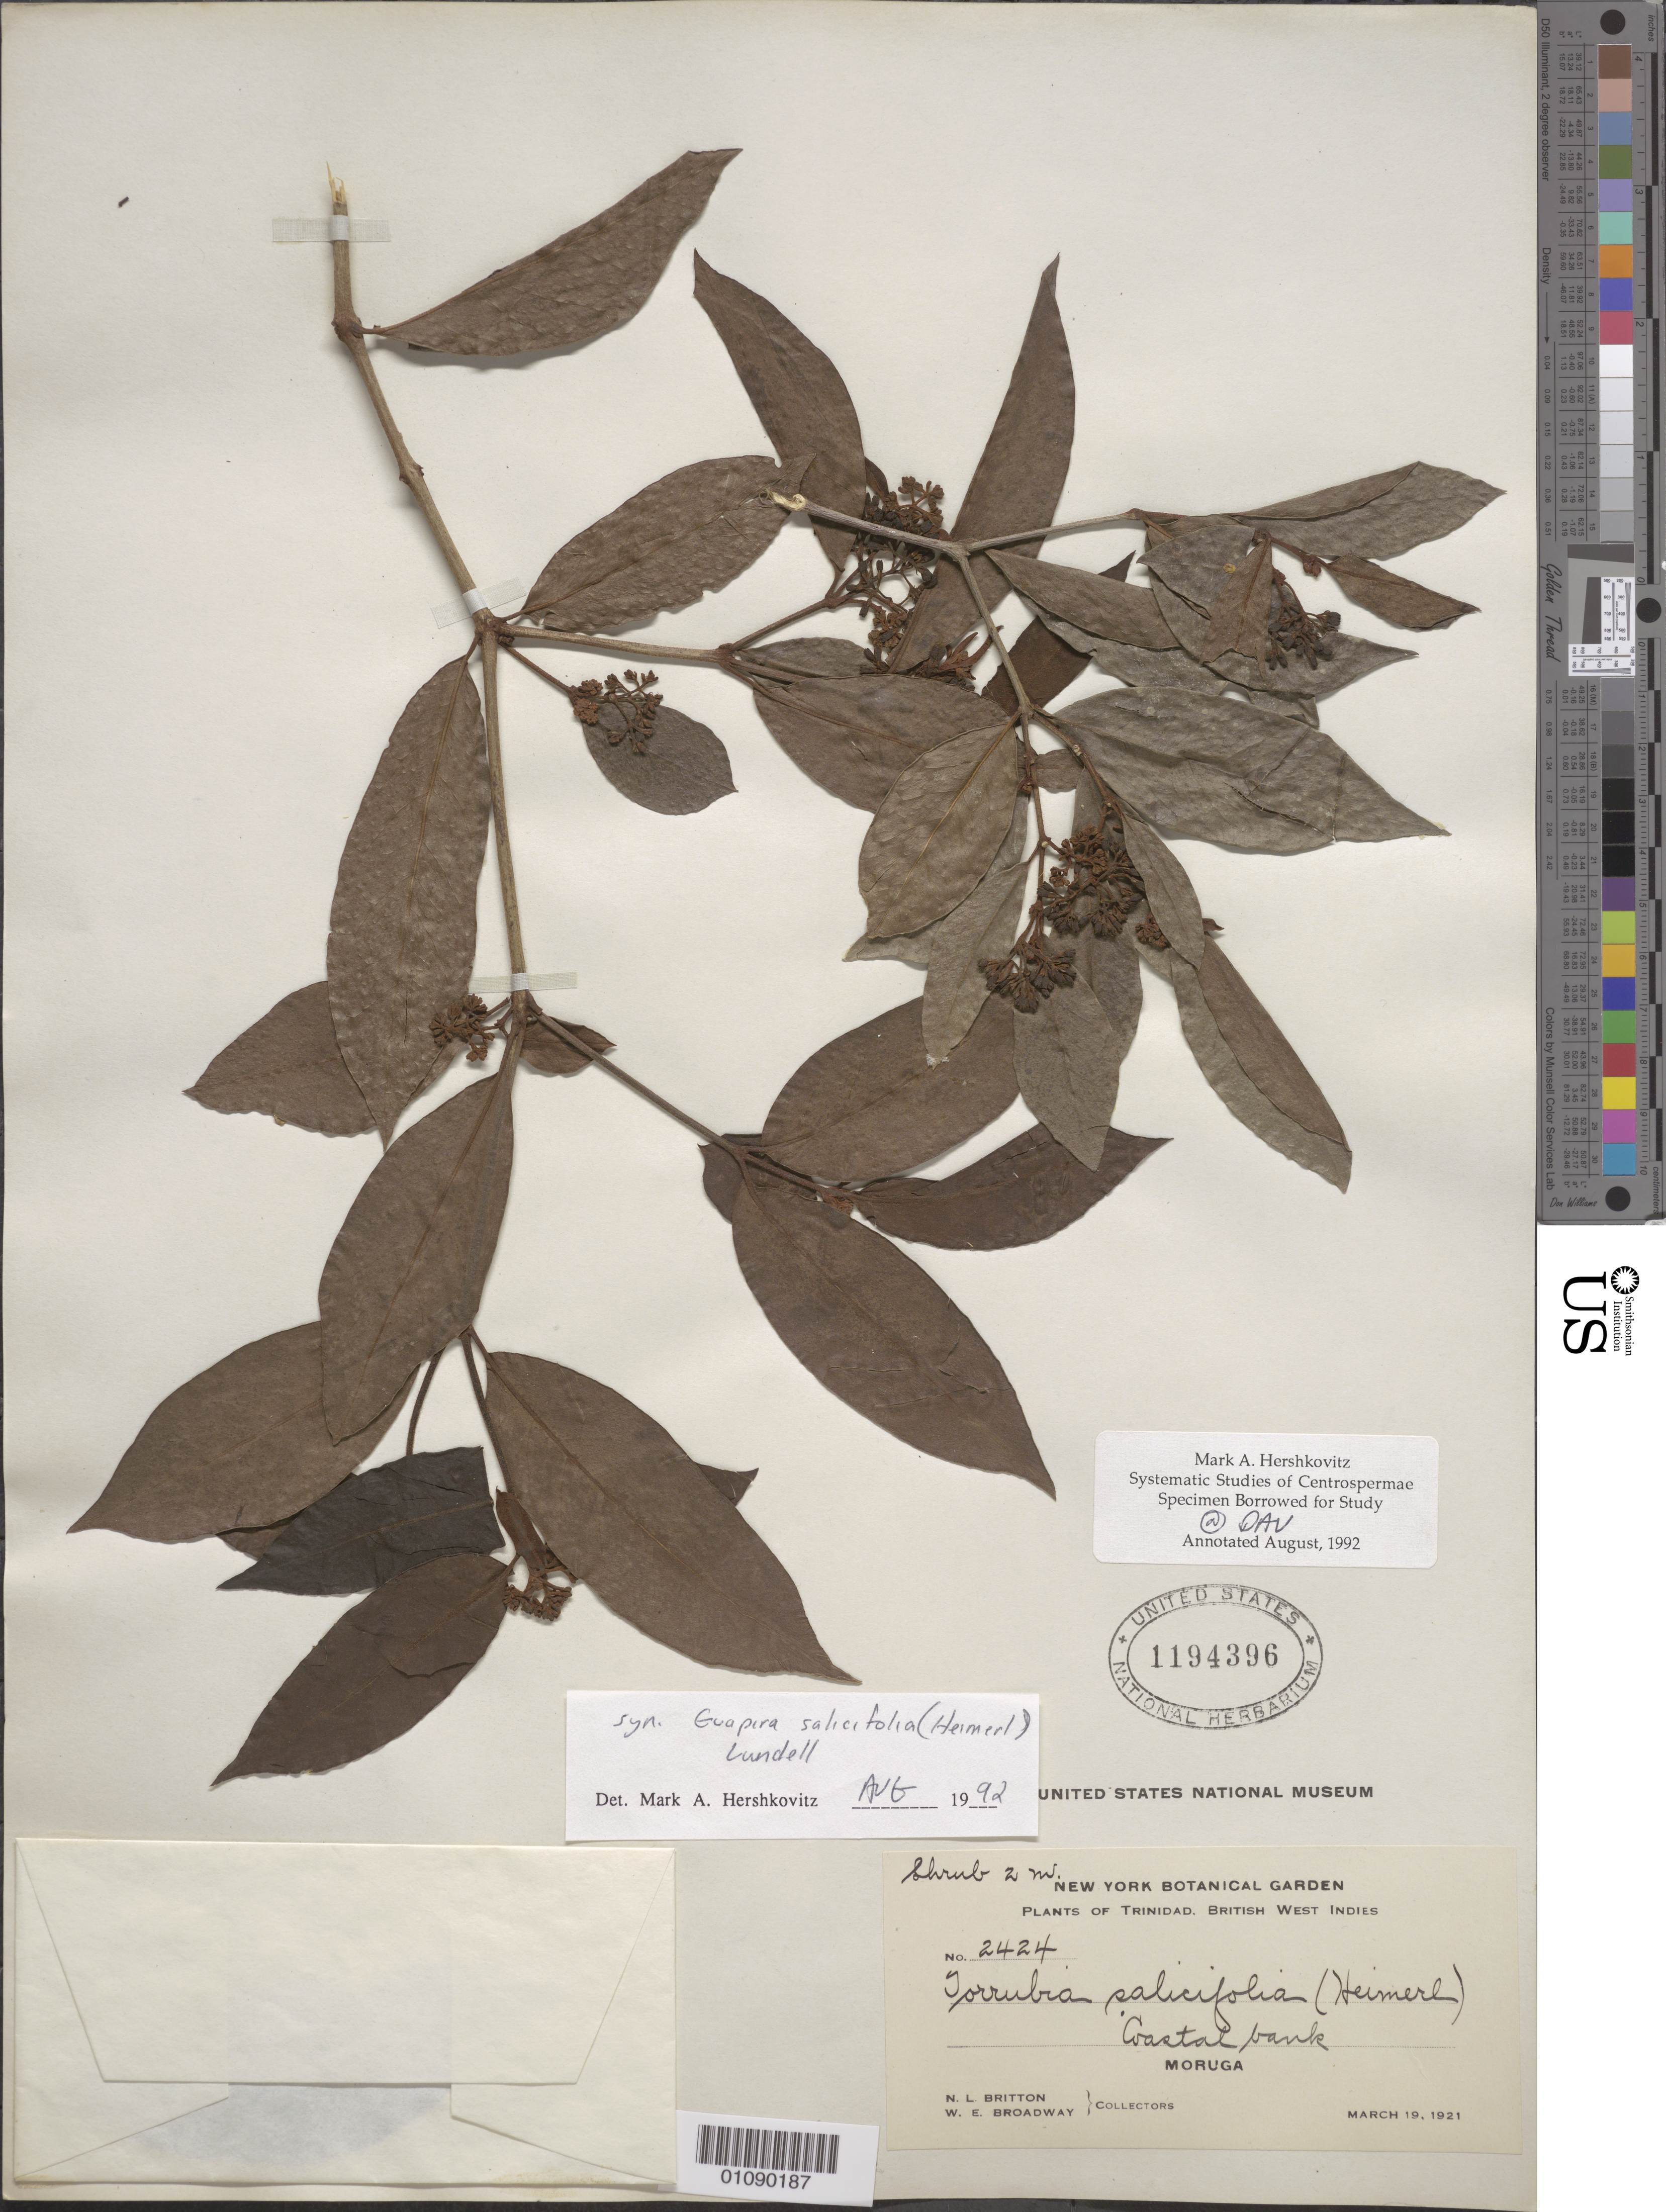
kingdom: Plantae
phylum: Tracheophyta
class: Magnoliopsida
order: Caryophyllales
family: Nyctaginaceae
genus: Guapira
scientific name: Guapira salicifolia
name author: (Heimerl) Lundell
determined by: Hershkovitz, M. A.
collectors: N. Britton & W. E. Broadway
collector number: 2424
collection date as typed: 19 Mar 1921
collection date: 1921-03-19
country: Trinidad and Tobago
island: Trinidad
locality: Moruga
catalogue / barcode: US 1194396